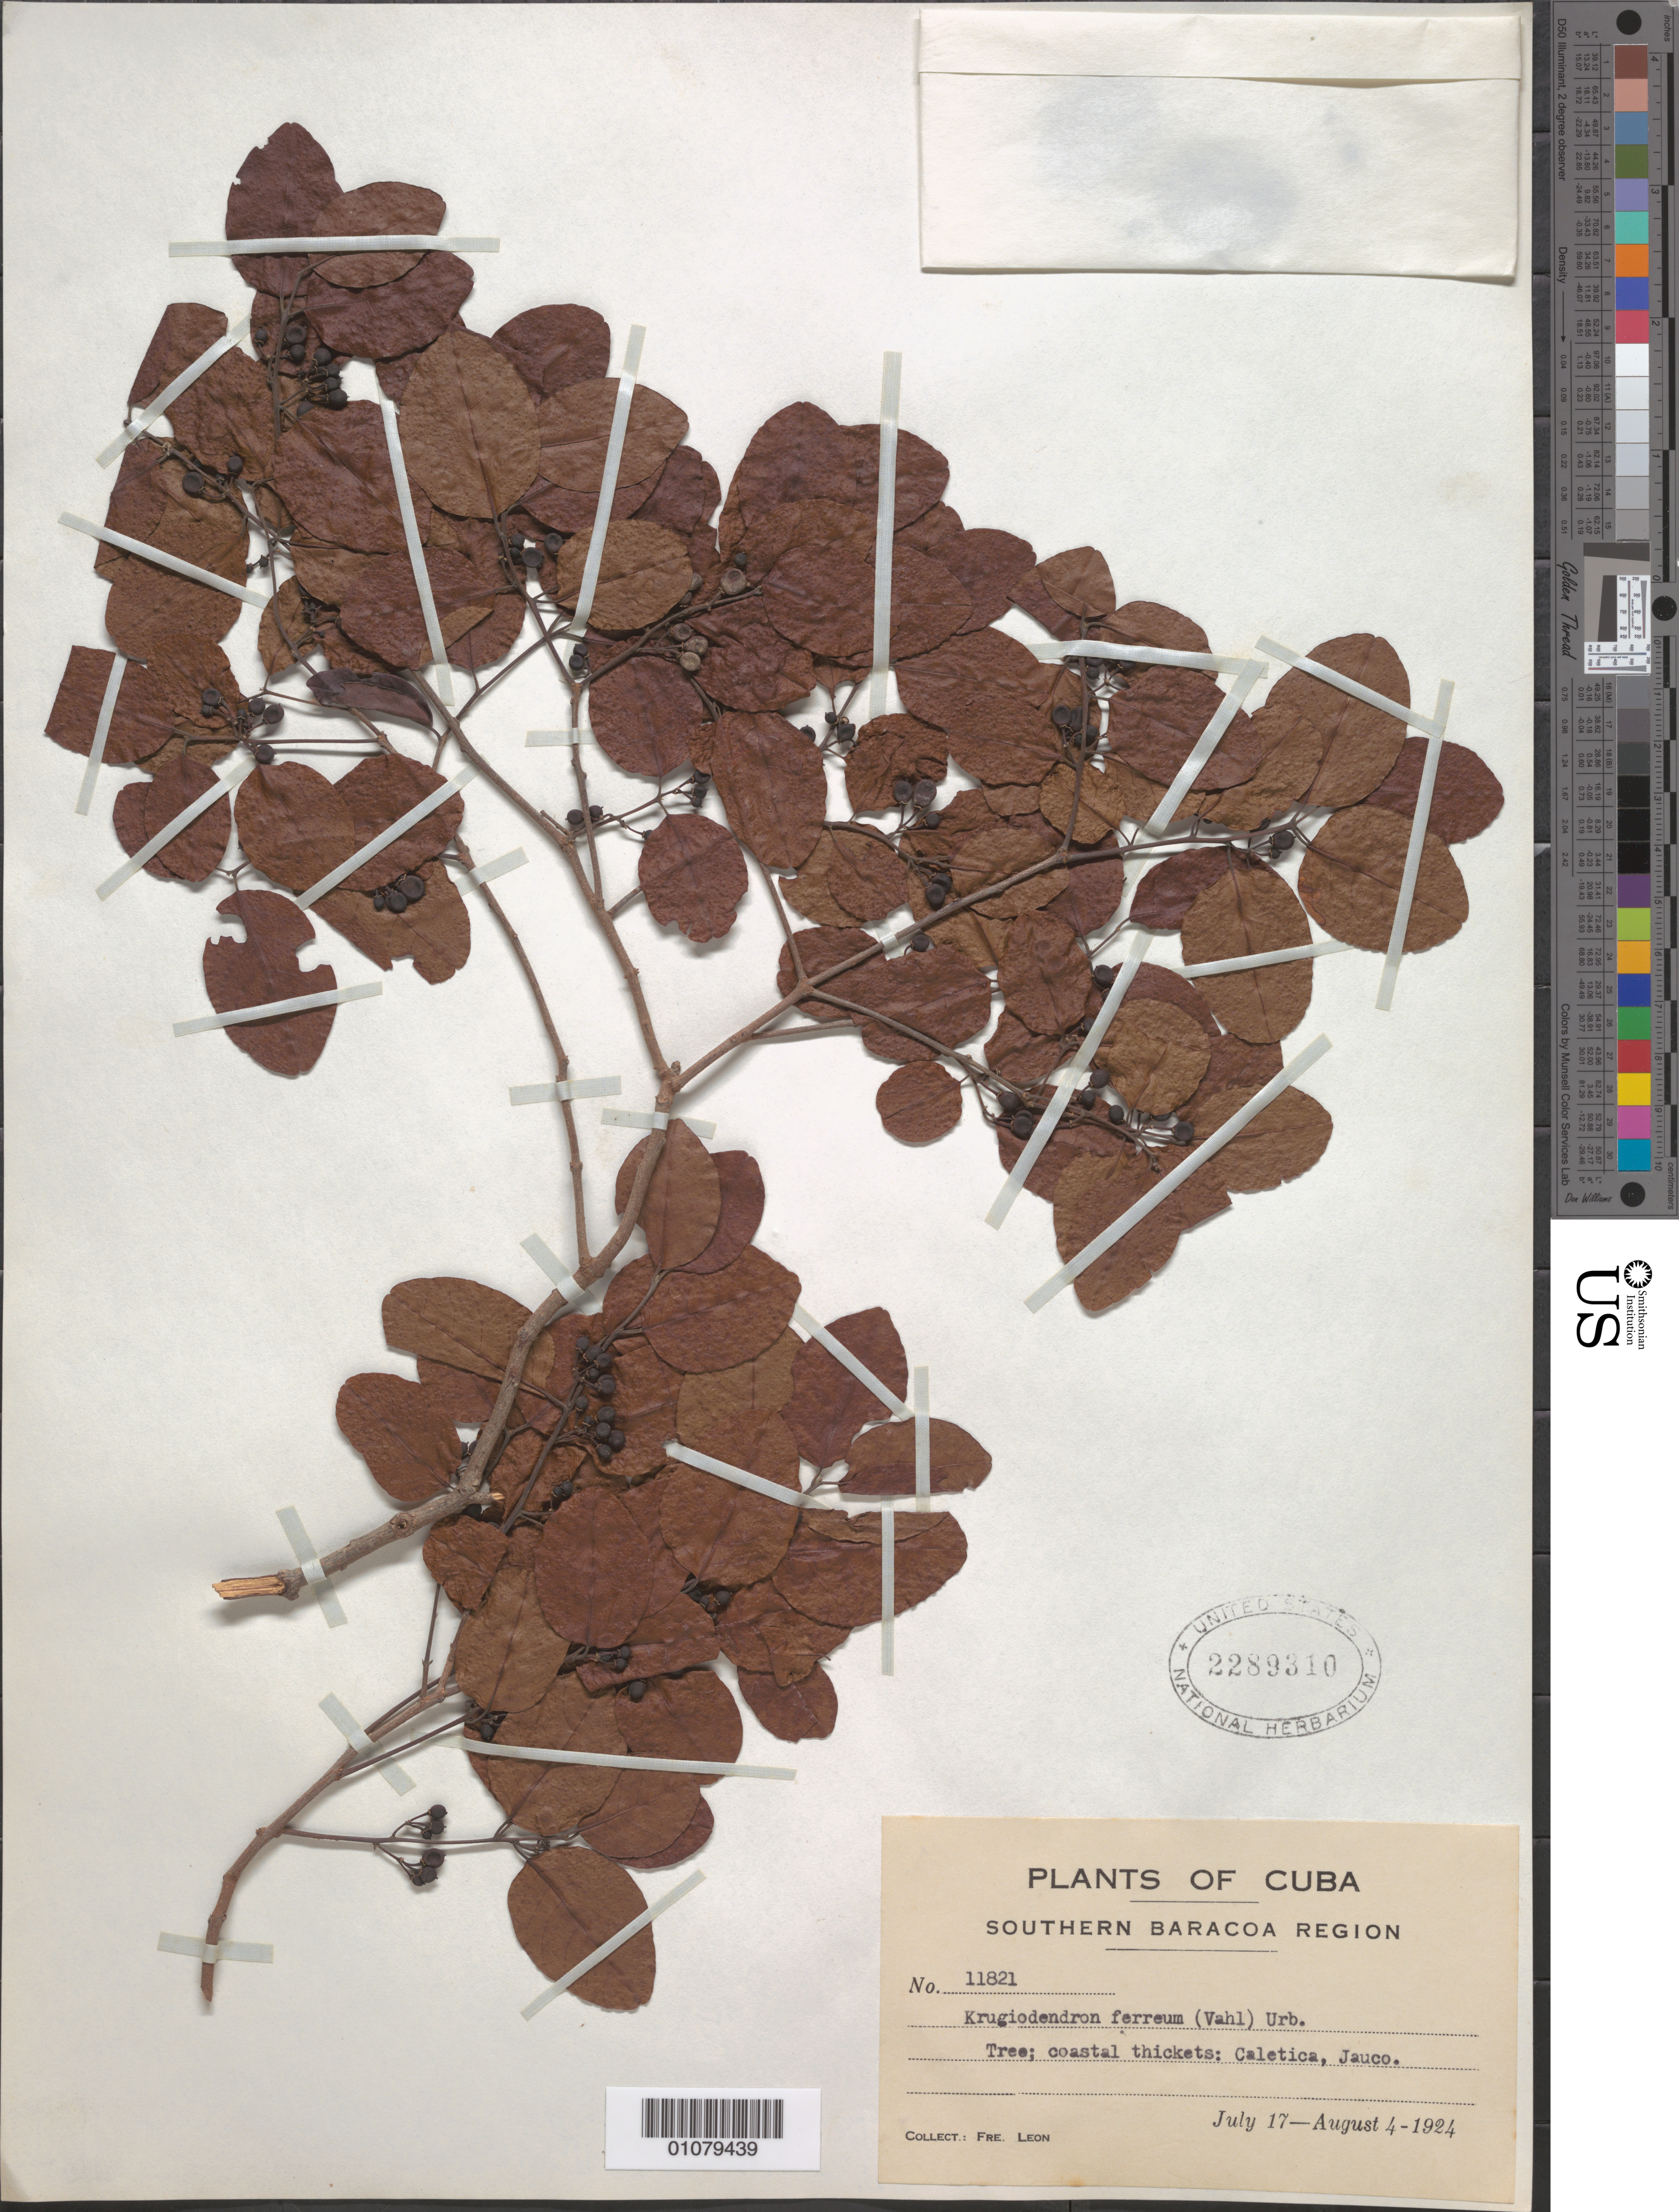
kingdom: Plantae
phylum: Tracheophyta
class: Magnoliopsida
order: Rosales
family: Rhamnaceae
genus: Krugiodendron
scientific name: Krugiodendron ferreum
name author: (Vahl) Urb.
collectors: Bro. León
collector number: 11821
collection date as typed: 17 Jul 1924 to 04 Aug 1924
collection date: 1924-07-17/1924-08-04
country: Cuba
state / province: Guantánamo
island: Cuba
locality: Southern Baracoa Region, Caletica, Jauco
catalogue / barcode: US 2289310